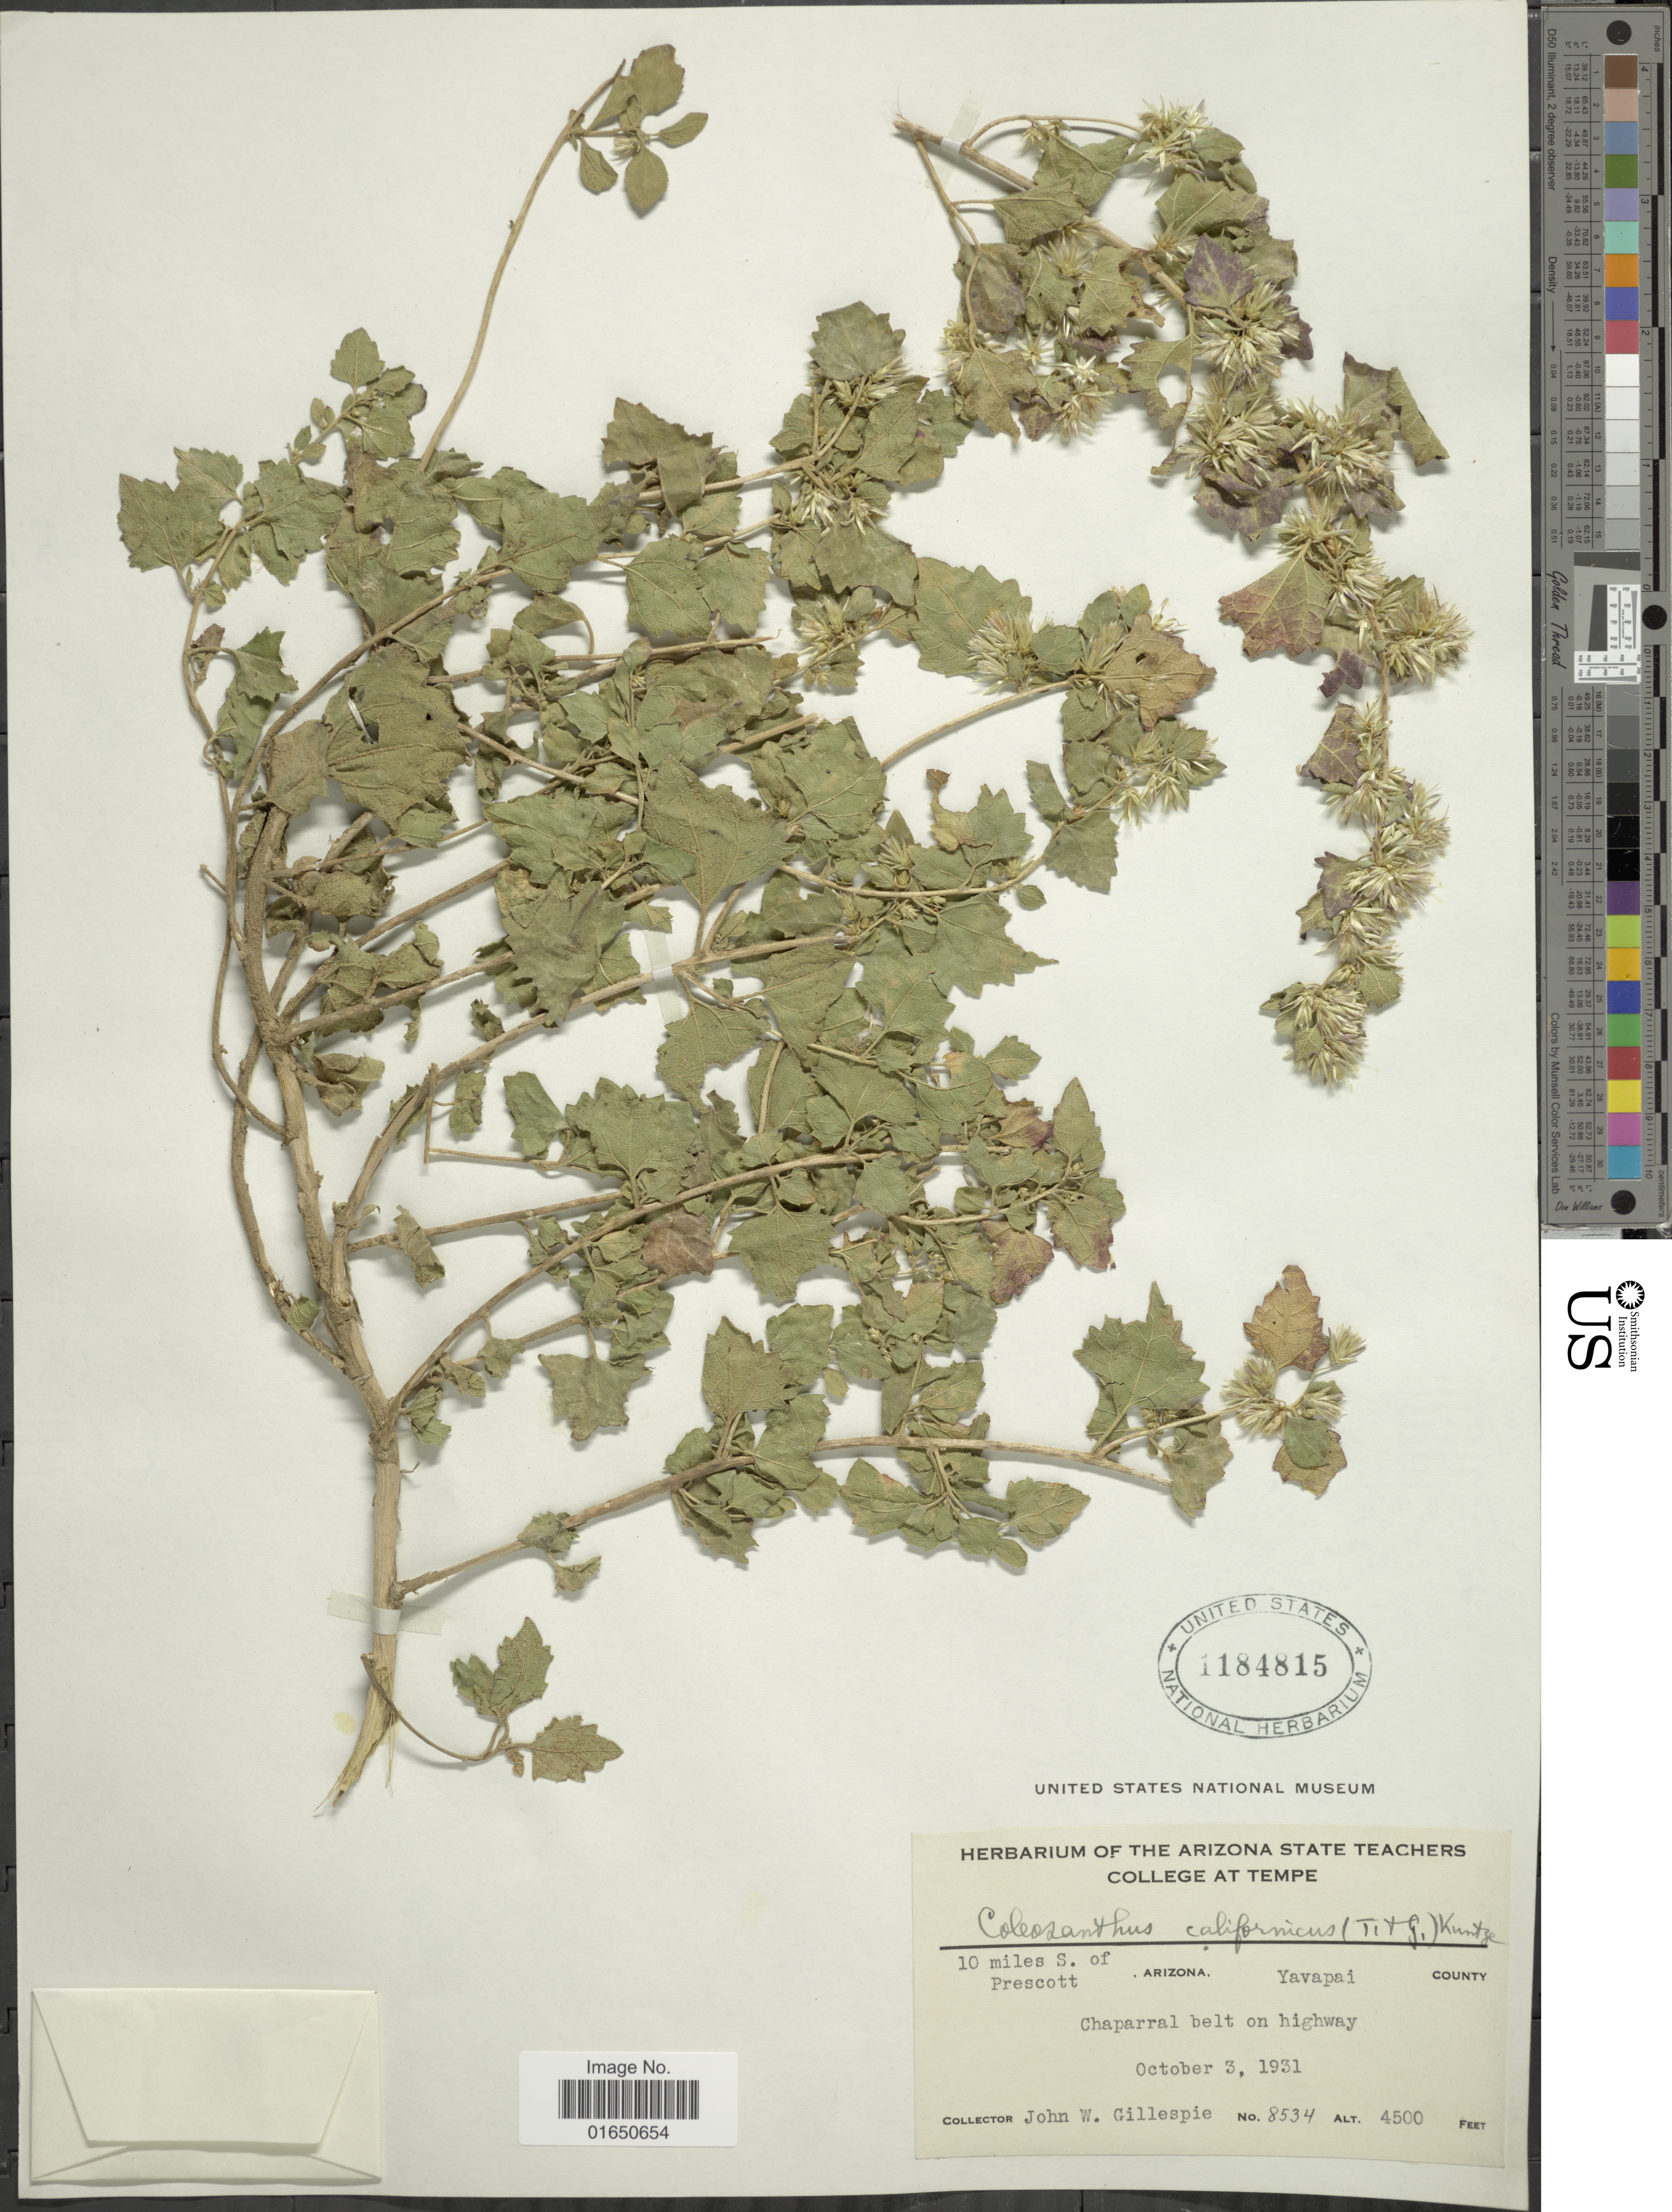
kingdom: Plantae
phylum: Tracheophyta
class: Magnoliopsida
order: Asterales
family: Asteraceae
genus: Brickellia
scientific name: Brickellia californica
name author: (Torr. & A. Gray) A. Gray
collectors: J. W. Gillespie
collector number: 8534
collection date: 1931-10-03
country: United States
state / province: Arizona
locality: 10 miles S. of Prescott. Yavapai County. Chaparral belt on highway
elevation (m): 1372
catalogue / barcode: US 1184815